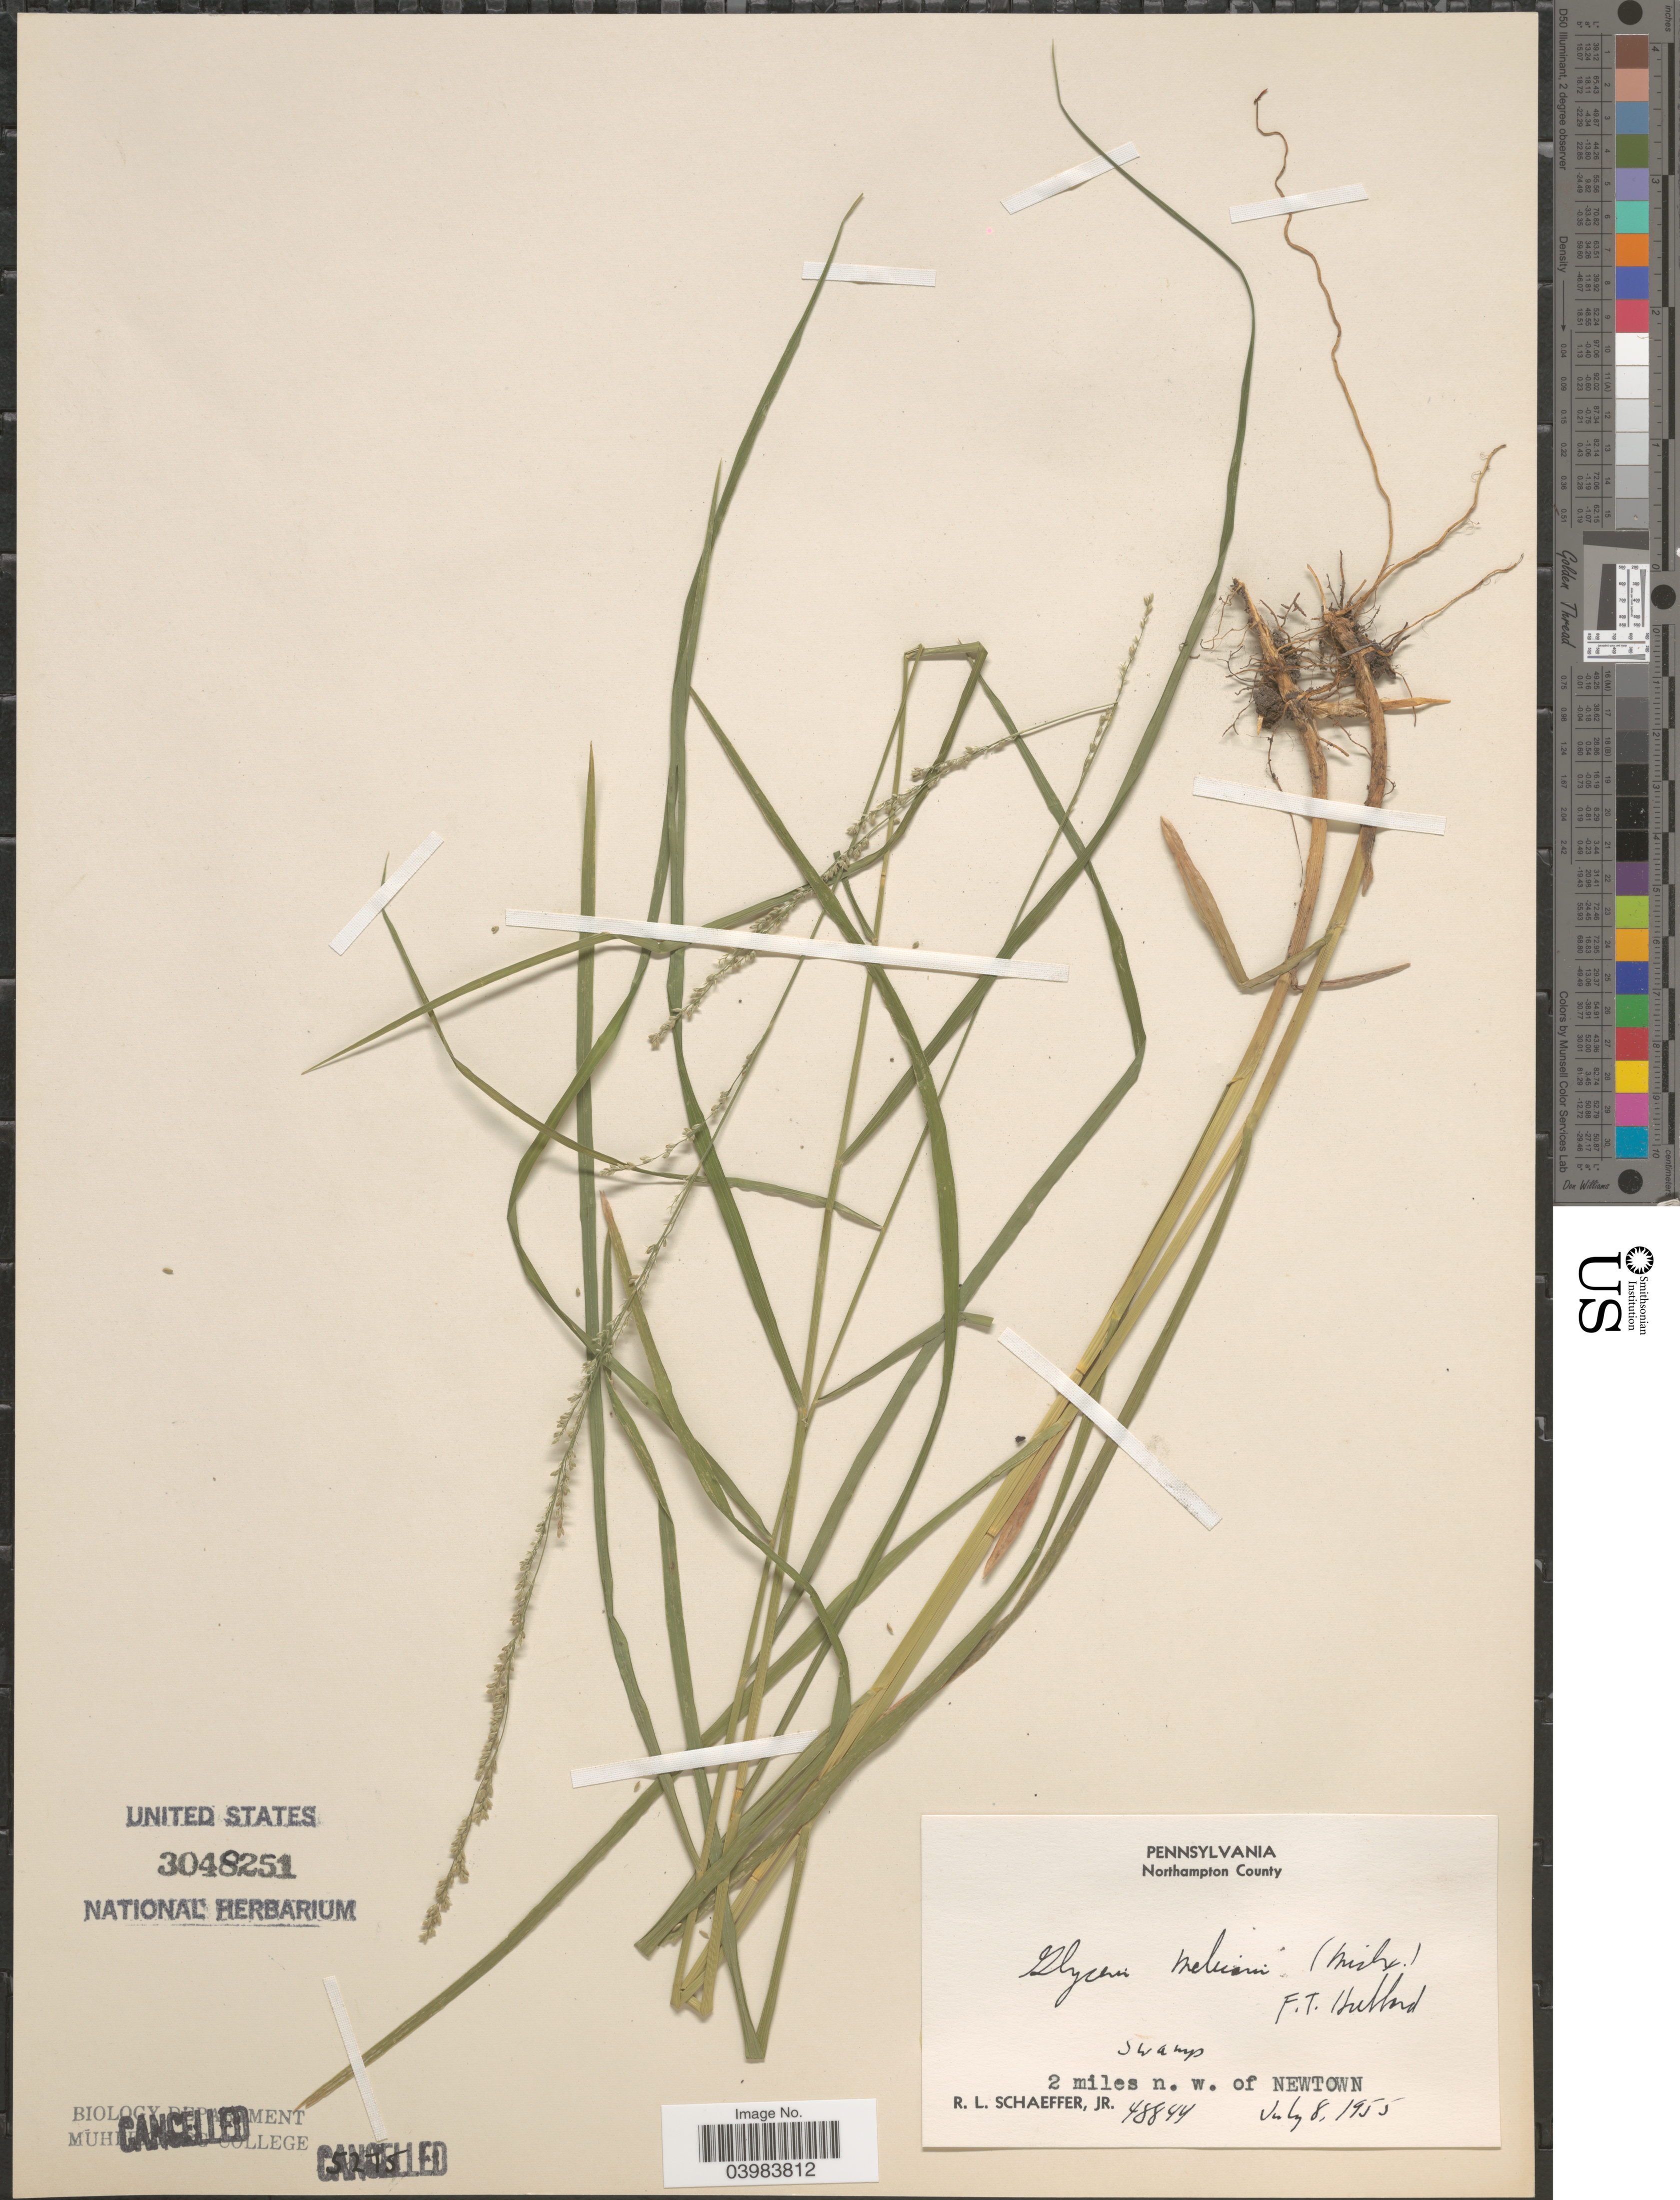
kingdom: Plantae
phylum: Tracheophyta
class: Liliopsida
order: Poales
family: Poaceae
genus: Glyceria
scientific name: Glyceria melicaria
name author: (Michx.) F.T. Hubb.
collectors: R. L. Schaeffer Jr.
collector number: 48844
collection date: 1955-07-08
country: United States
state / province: Pennsylvania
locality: Northampton County. 2 miles n. w. of Newtown.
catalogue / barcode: US 3048251